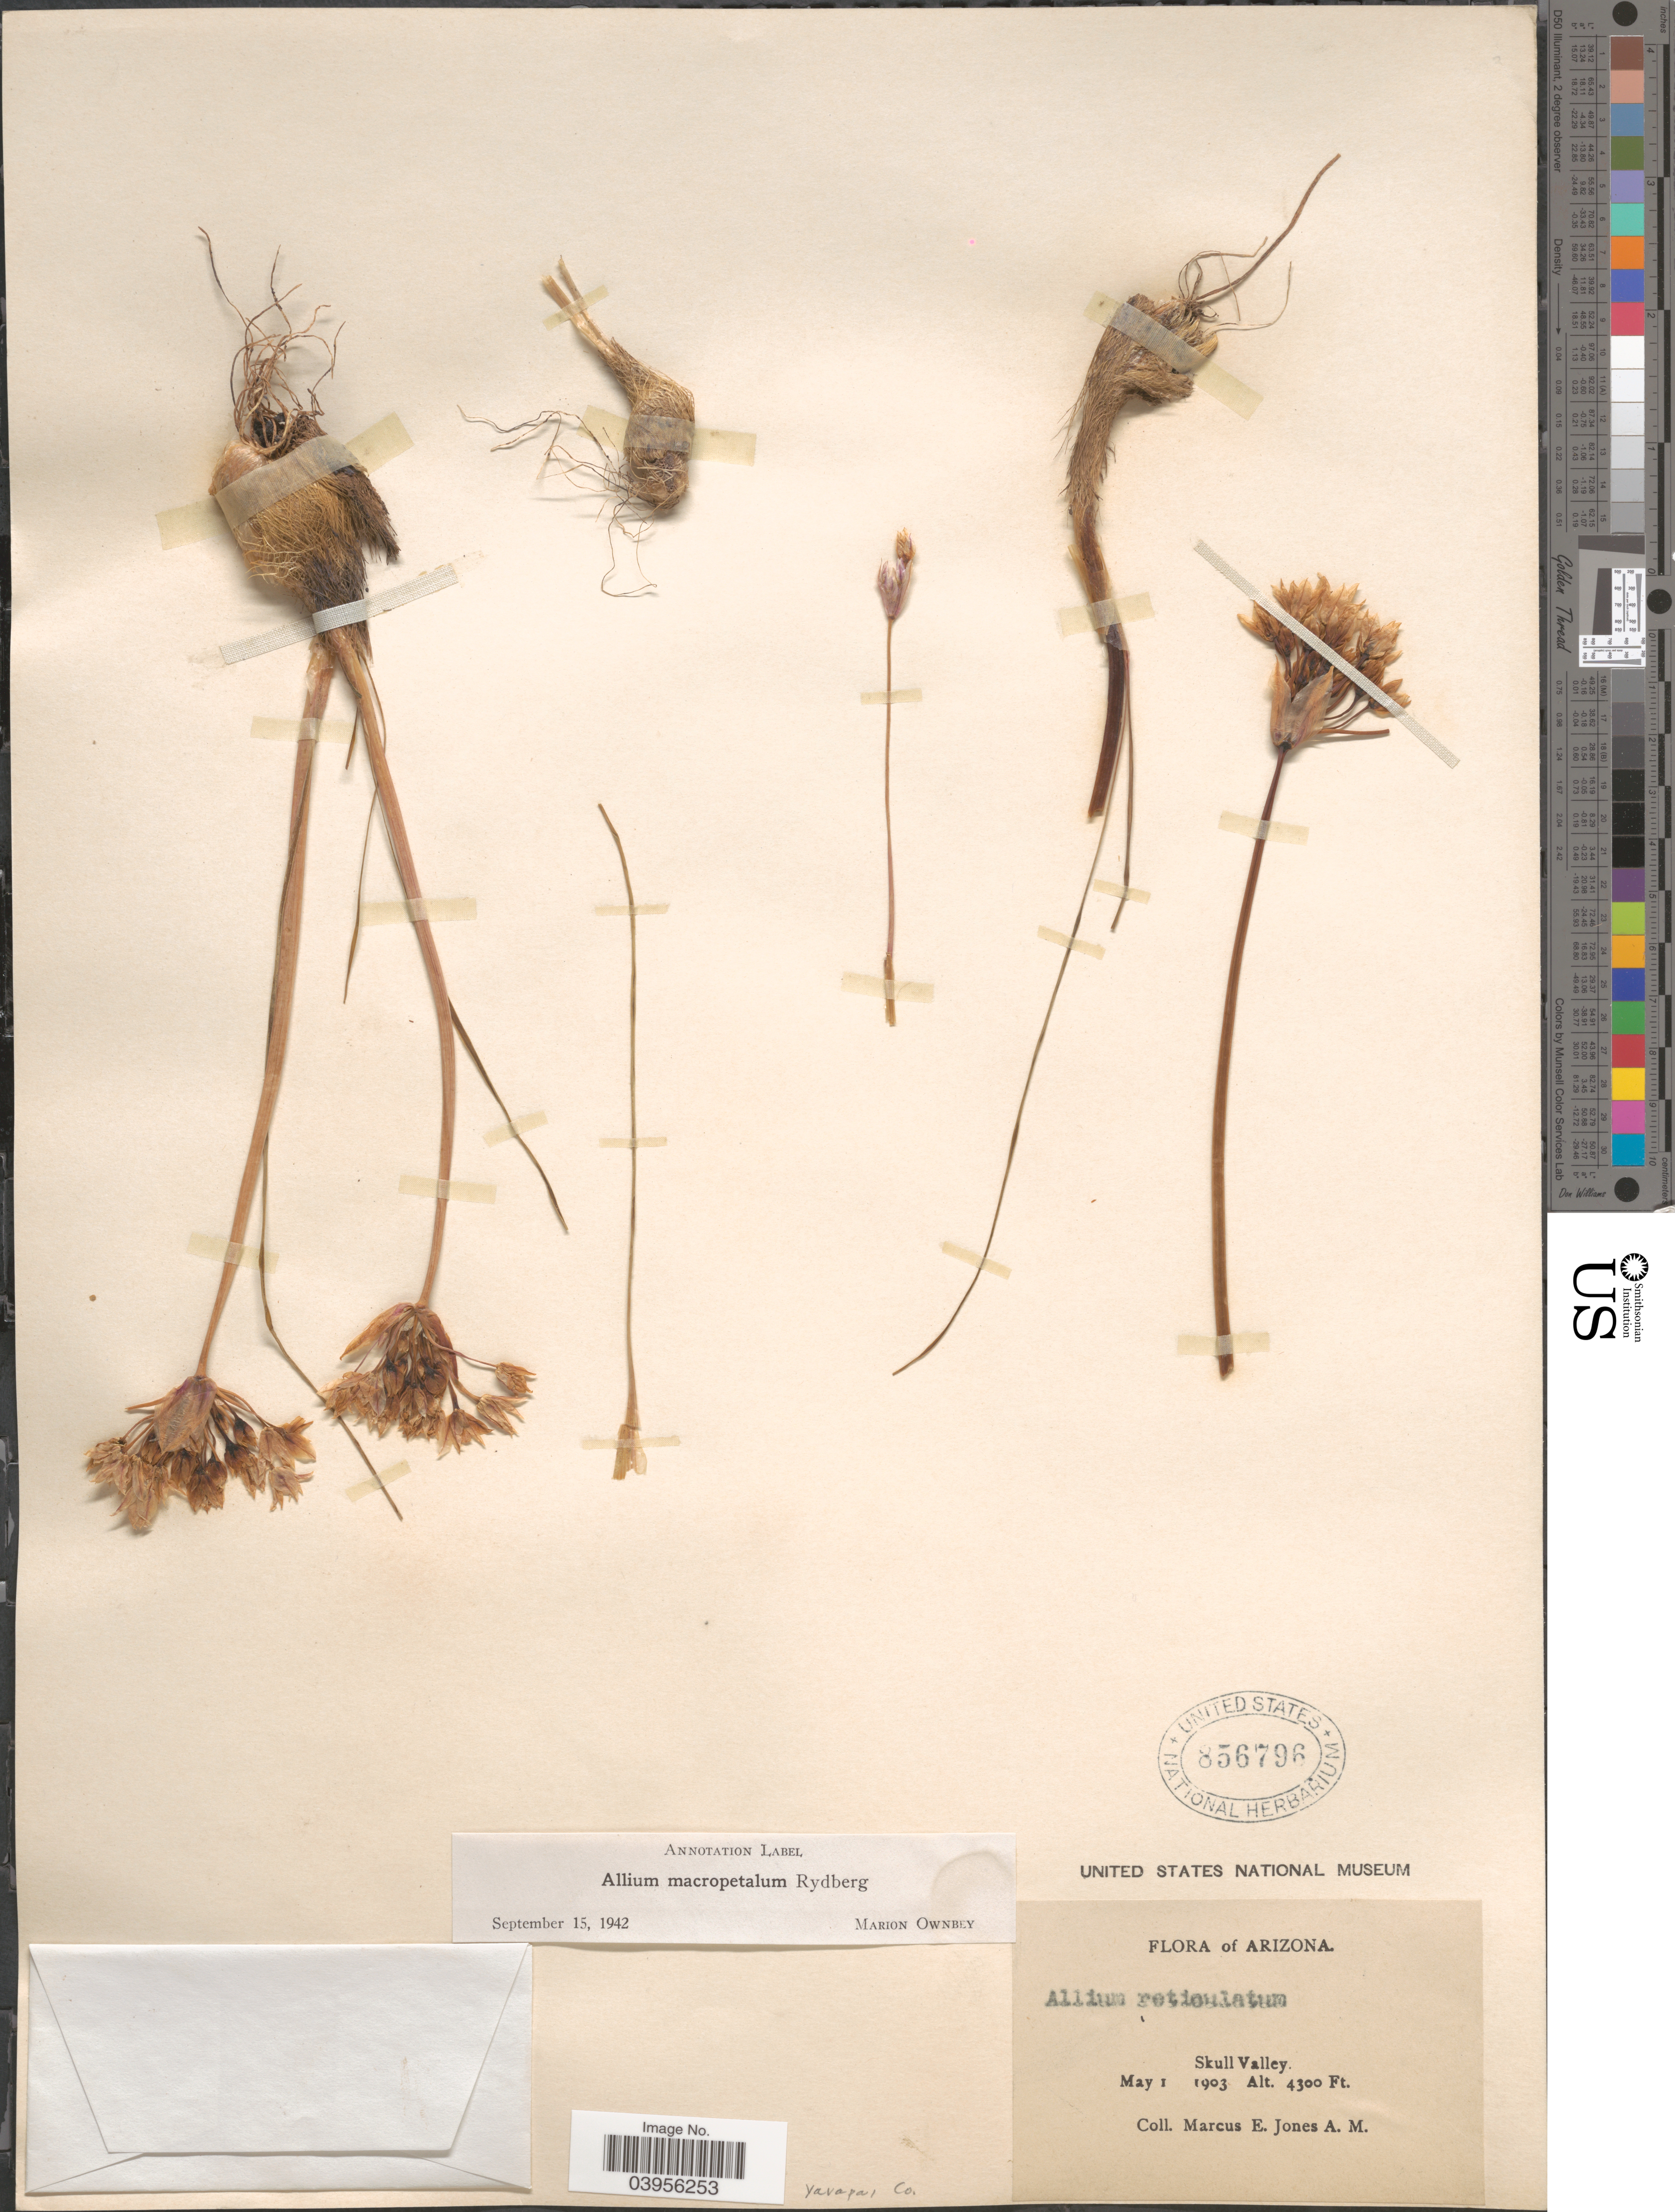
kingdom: Plantae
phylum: Tracheophyta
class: Liliopsida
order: Asparagales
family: Amaryllidaceae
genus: Allium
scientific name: Allium macropetalum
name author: Rydb.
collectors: M. E. Jones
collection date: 1903-05-01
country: United States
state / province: Arizona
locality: Skull Valley. Yavapai Co.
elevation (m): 1311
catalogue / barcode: US 856796